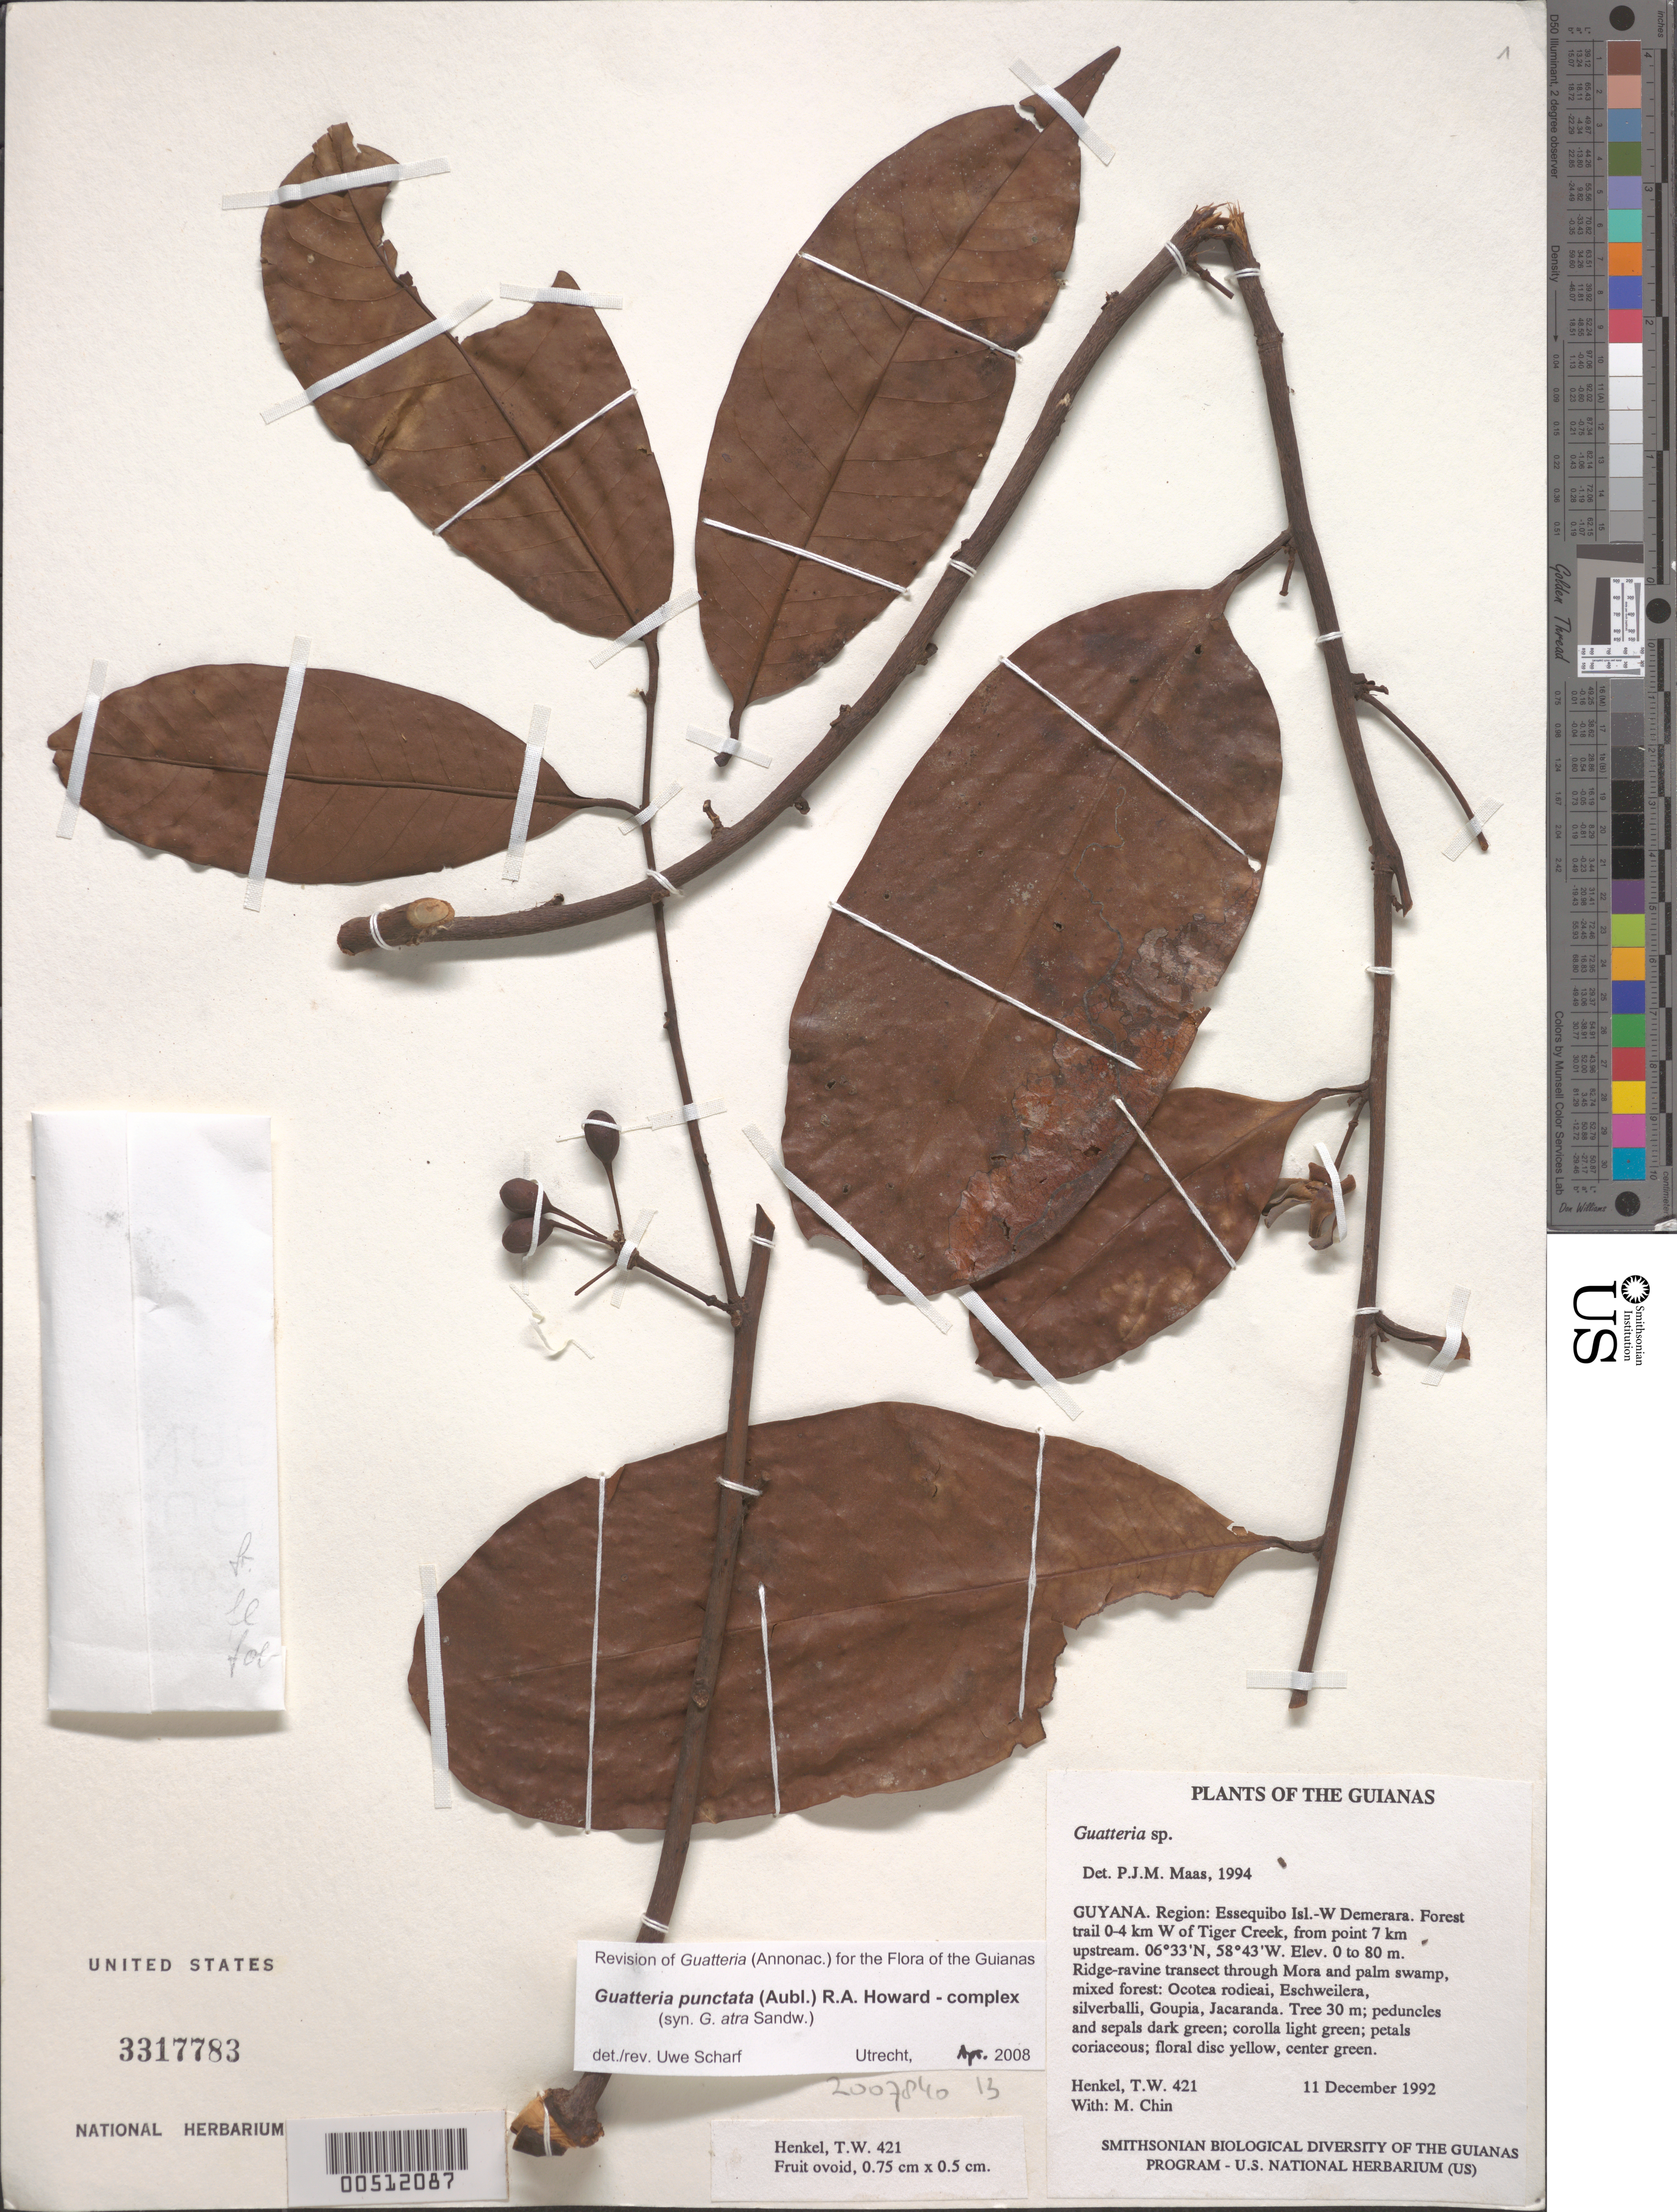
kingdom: Plantae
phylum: Tracheophyta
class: Magnoliopsida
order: Magnoliales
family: Annonaceae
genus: Guatteria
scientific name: Guatteria punctata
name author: (Aubl.) R.A. Howard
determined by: Scharf, U.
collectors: T. Henkel & M. Chin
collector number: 421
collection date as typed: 11 December 1992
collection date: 1992-12-11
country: Guyana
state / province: Essequibo Isl-W. Demerara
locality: Forest trail 0-4 km W of Tiger Creek, from point 7 km upstream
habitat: Ridge-ravine transect through Mora and palm swamp, mixed forest: Ocotea rodieai, Eschweilera, silverballi, Goupia, Jacaranda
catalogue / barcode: US 3317783